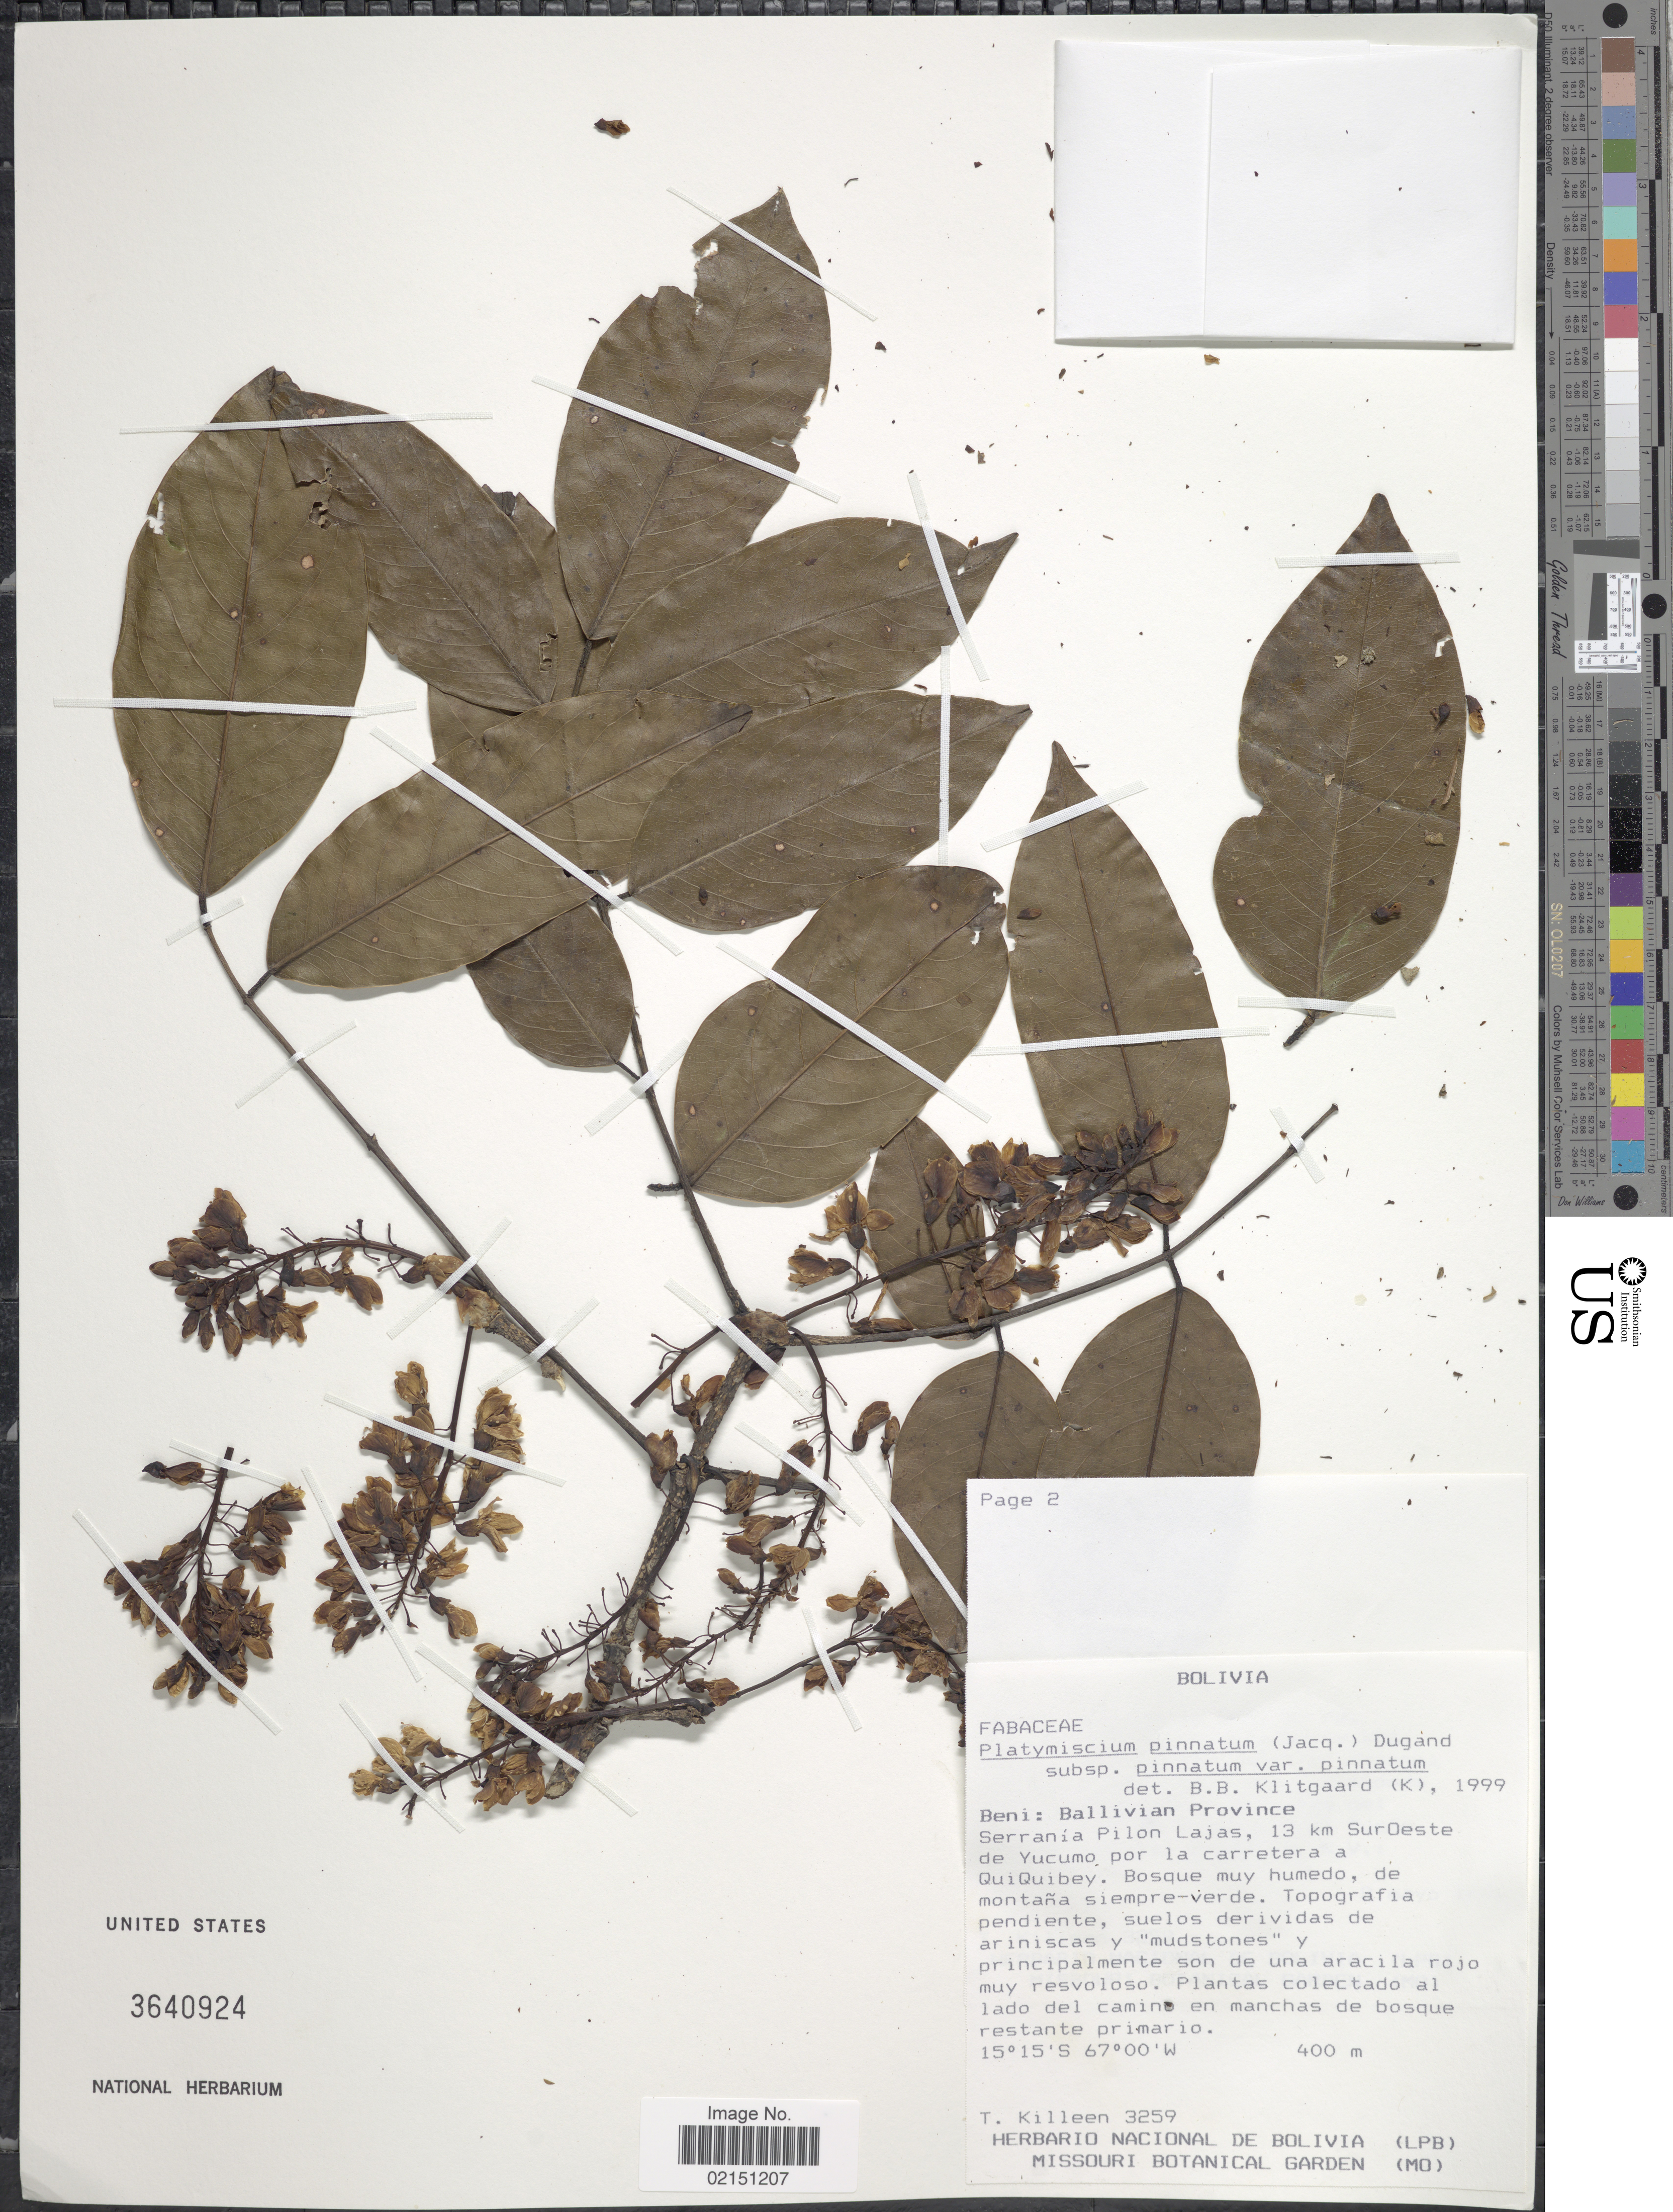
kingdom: Plantae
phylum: Tracheophyta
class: Magnoliopsida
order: Fabales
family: Fabaceae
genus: Platymiscium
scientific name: Platymiscium pinnatum var. pinnatum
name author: (Jacq.)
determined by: Klitgaard, B. B.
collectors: T. J. Killeen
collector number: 3259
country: Bolivia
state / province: Beni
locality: Ballivian Province. Serrania Pilon Lajas, 13 km SurOeste de Yucumo por la carretera a QuiQuibey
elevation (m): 400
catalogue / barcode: US 3640924